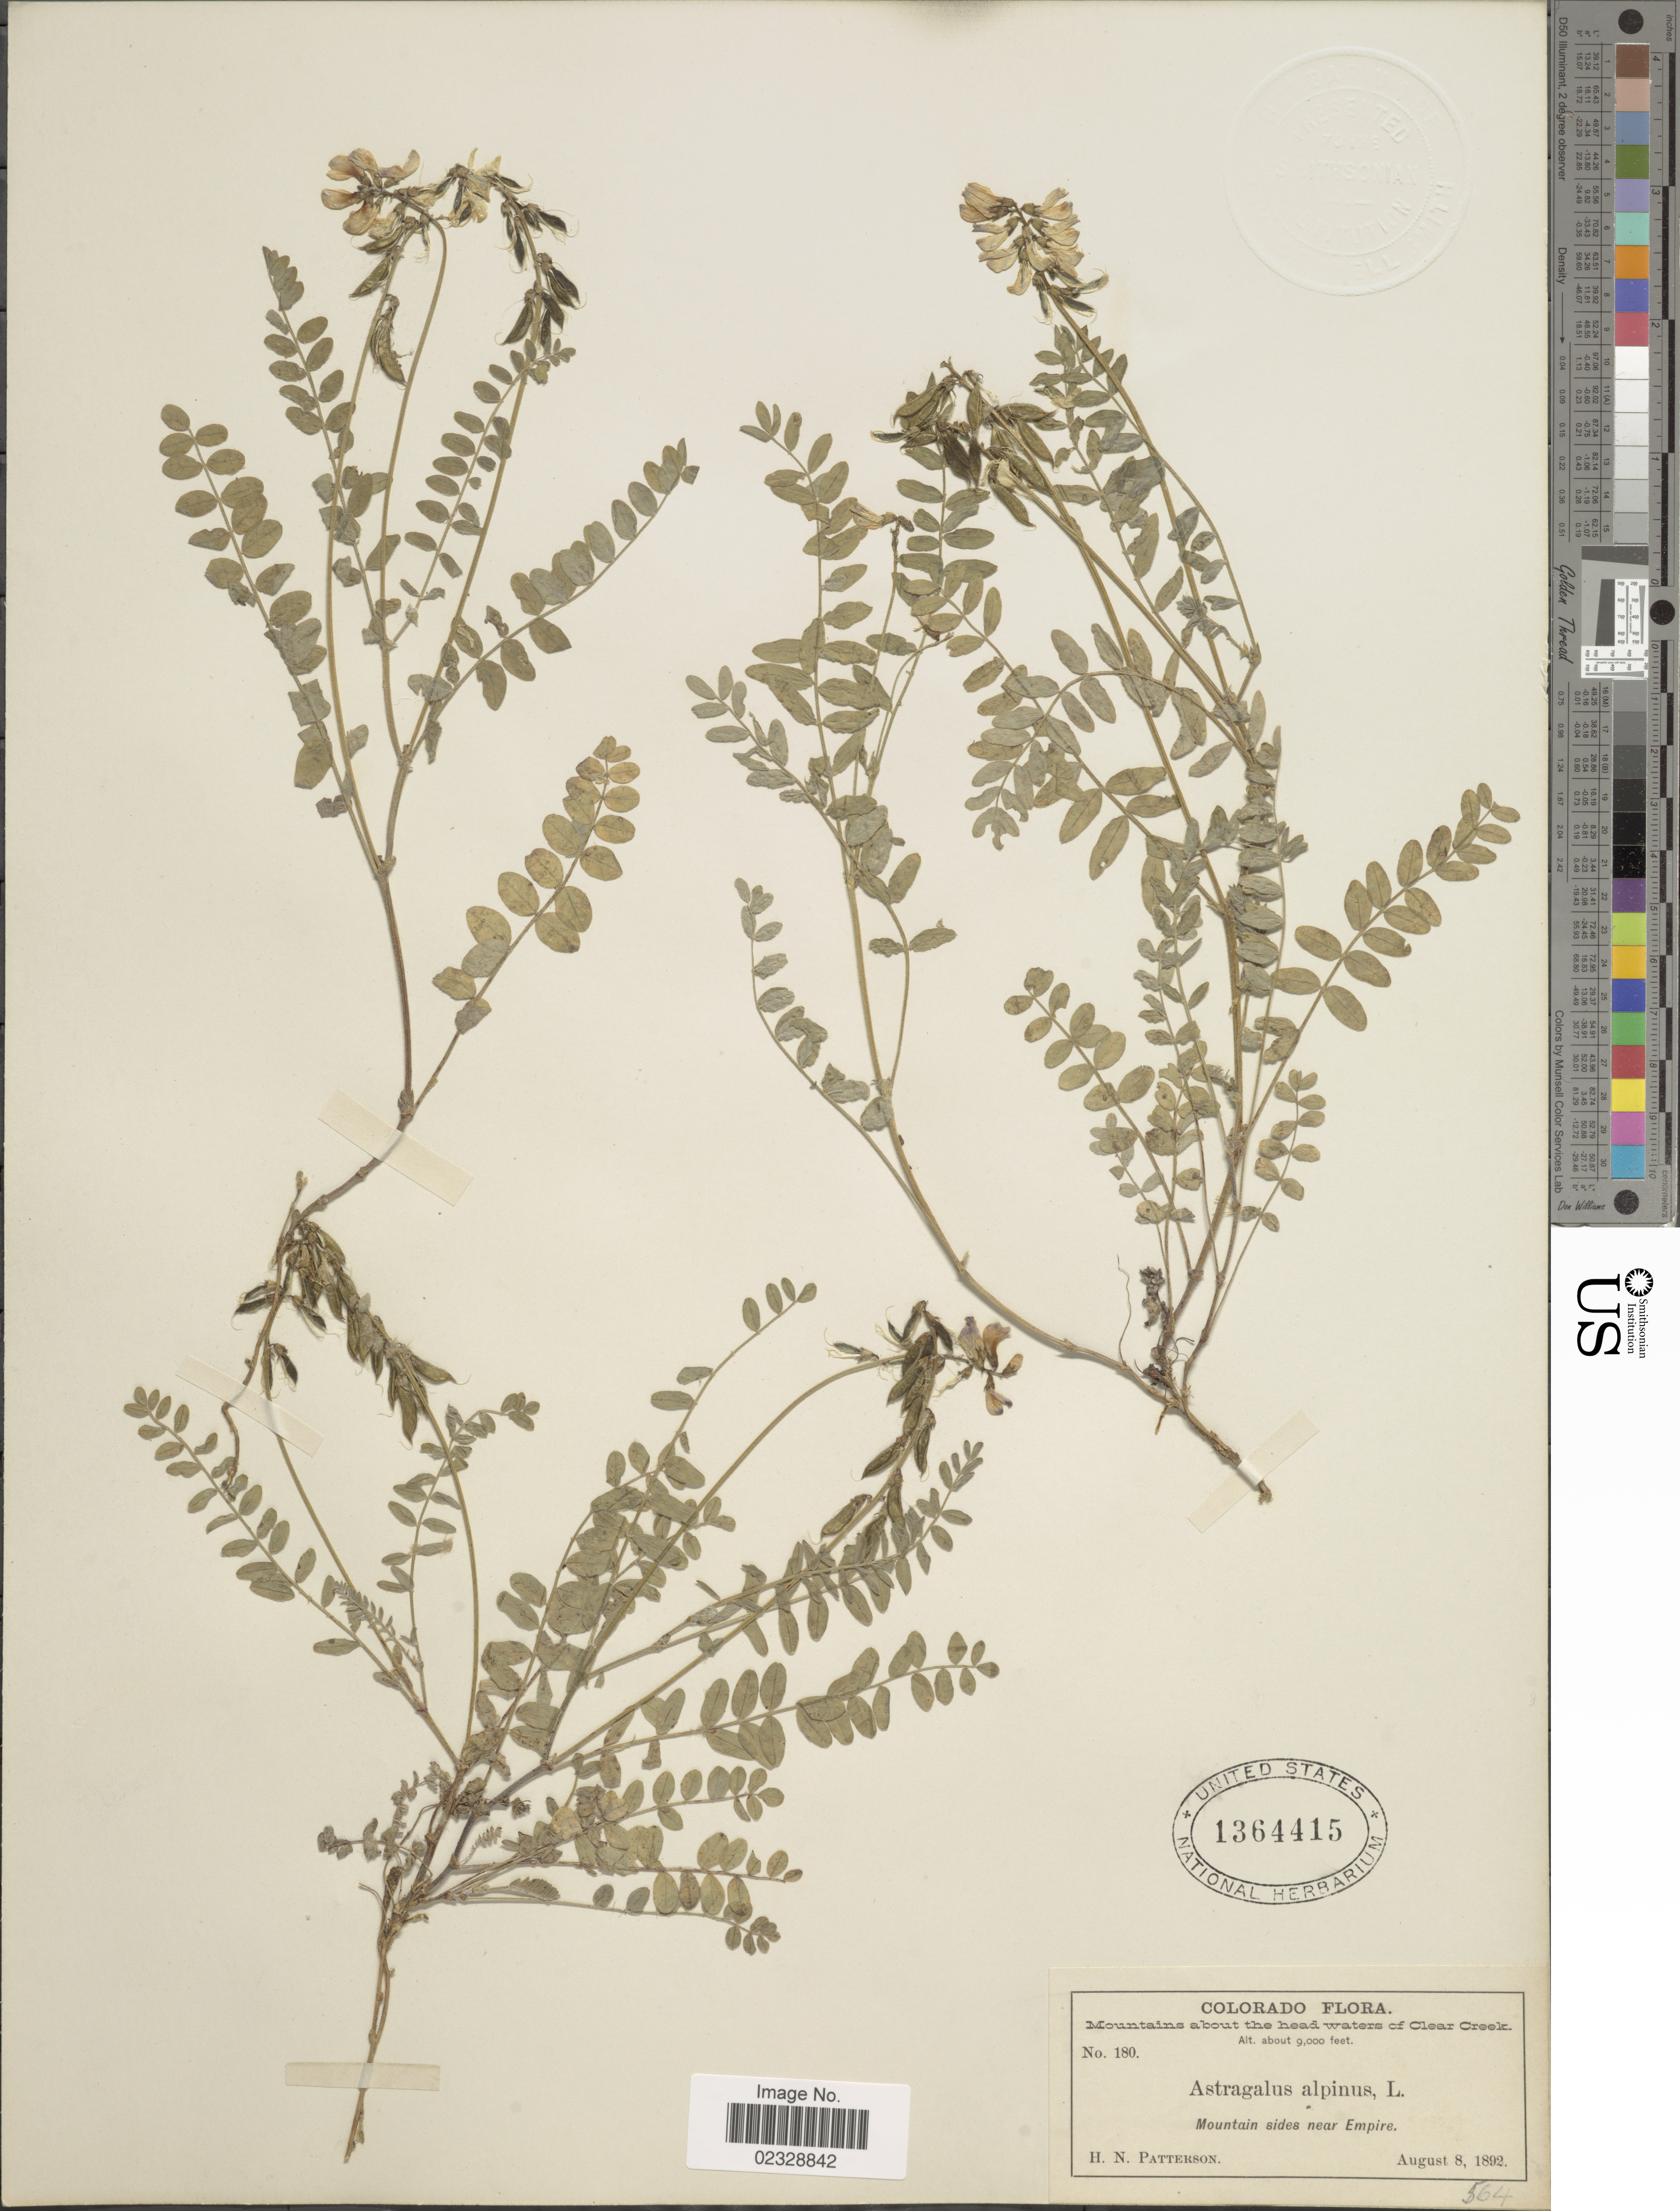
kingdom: Plantae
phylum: Tracheophyta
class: Magnoliopsida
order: Fabales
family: Fabaceae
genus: Astragalus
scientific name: Astragalus alpinus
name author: L.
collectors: H. N. Patterson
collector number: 180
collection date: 1892-08-08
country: United States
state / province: Colorado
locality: Mountain about the head waters of Clear Creek, near Empire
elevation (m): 2743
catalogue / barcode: US 1364415